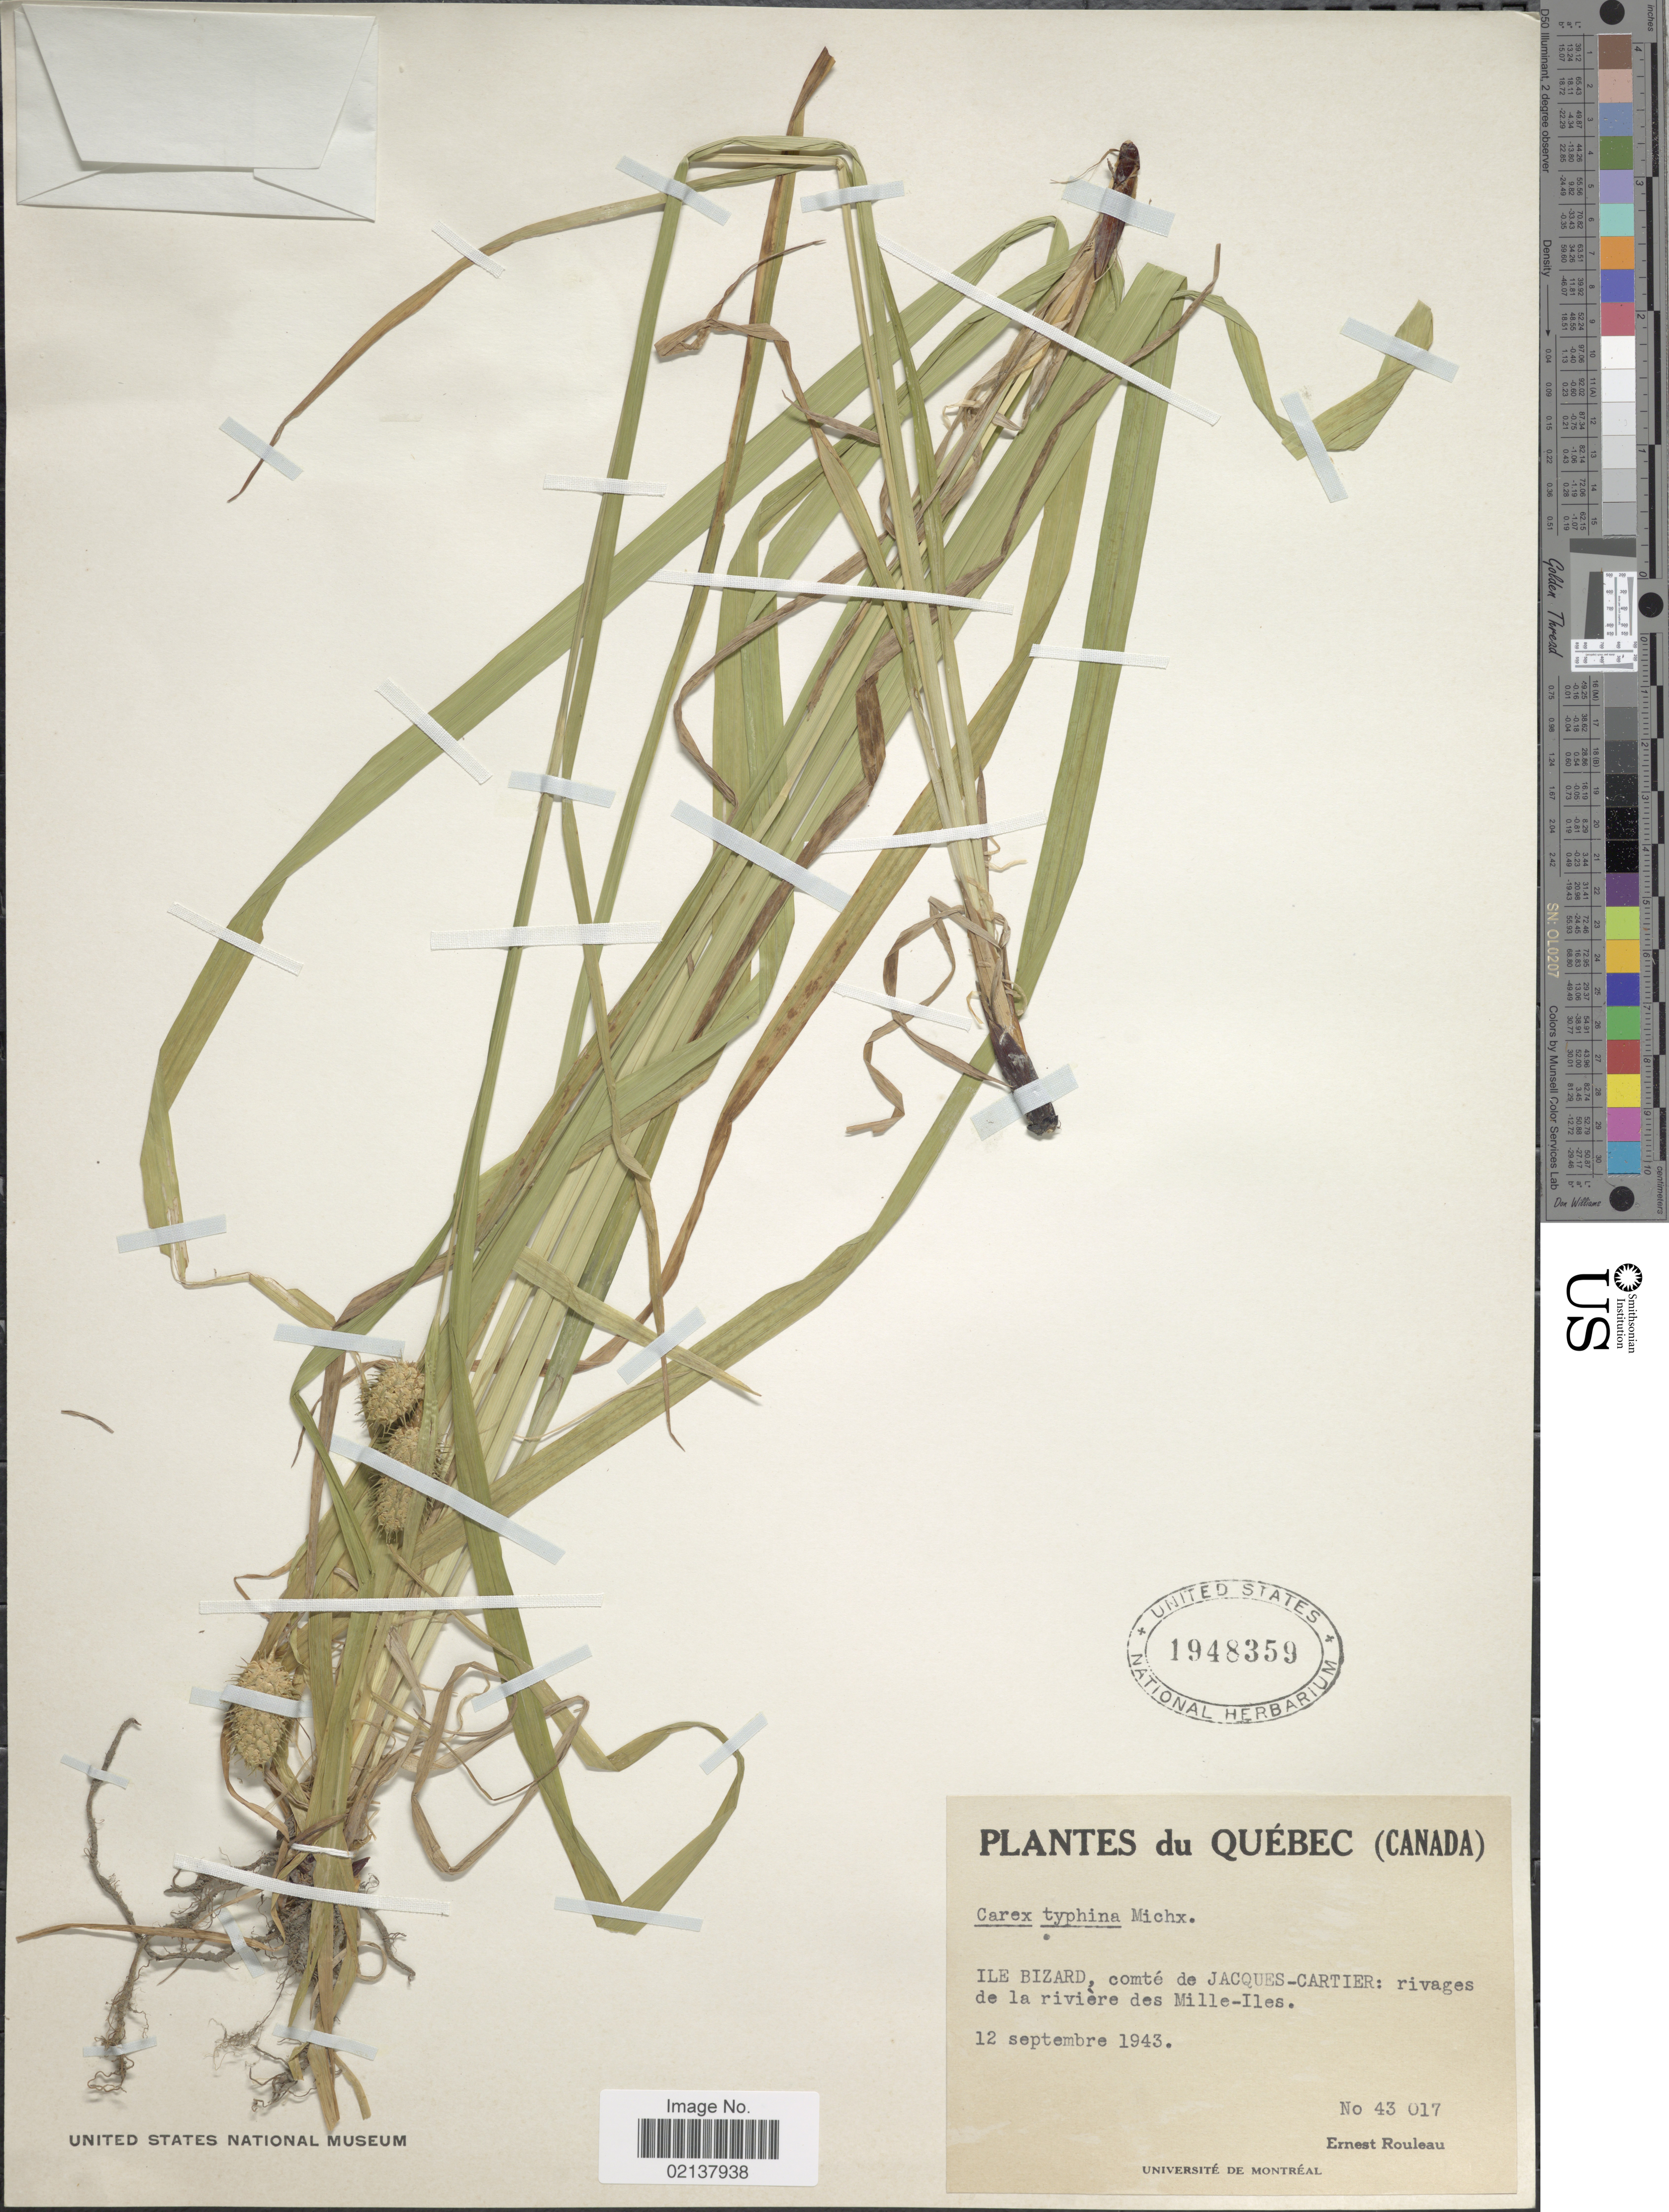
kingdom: Plantae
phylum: Tracheophyta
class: Liliopsida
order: Poales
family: Cyperaceae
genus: Carex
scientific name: Carex typhina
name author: Michx.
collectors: E. Rouleau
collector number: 43017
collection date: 1943-09-12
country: Canada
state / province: Quebec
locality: Quebec, Ile Bizard, comte de Jaques-Cartier: rivages de la riviere des Mille-Iles.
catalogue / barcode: US 1948359